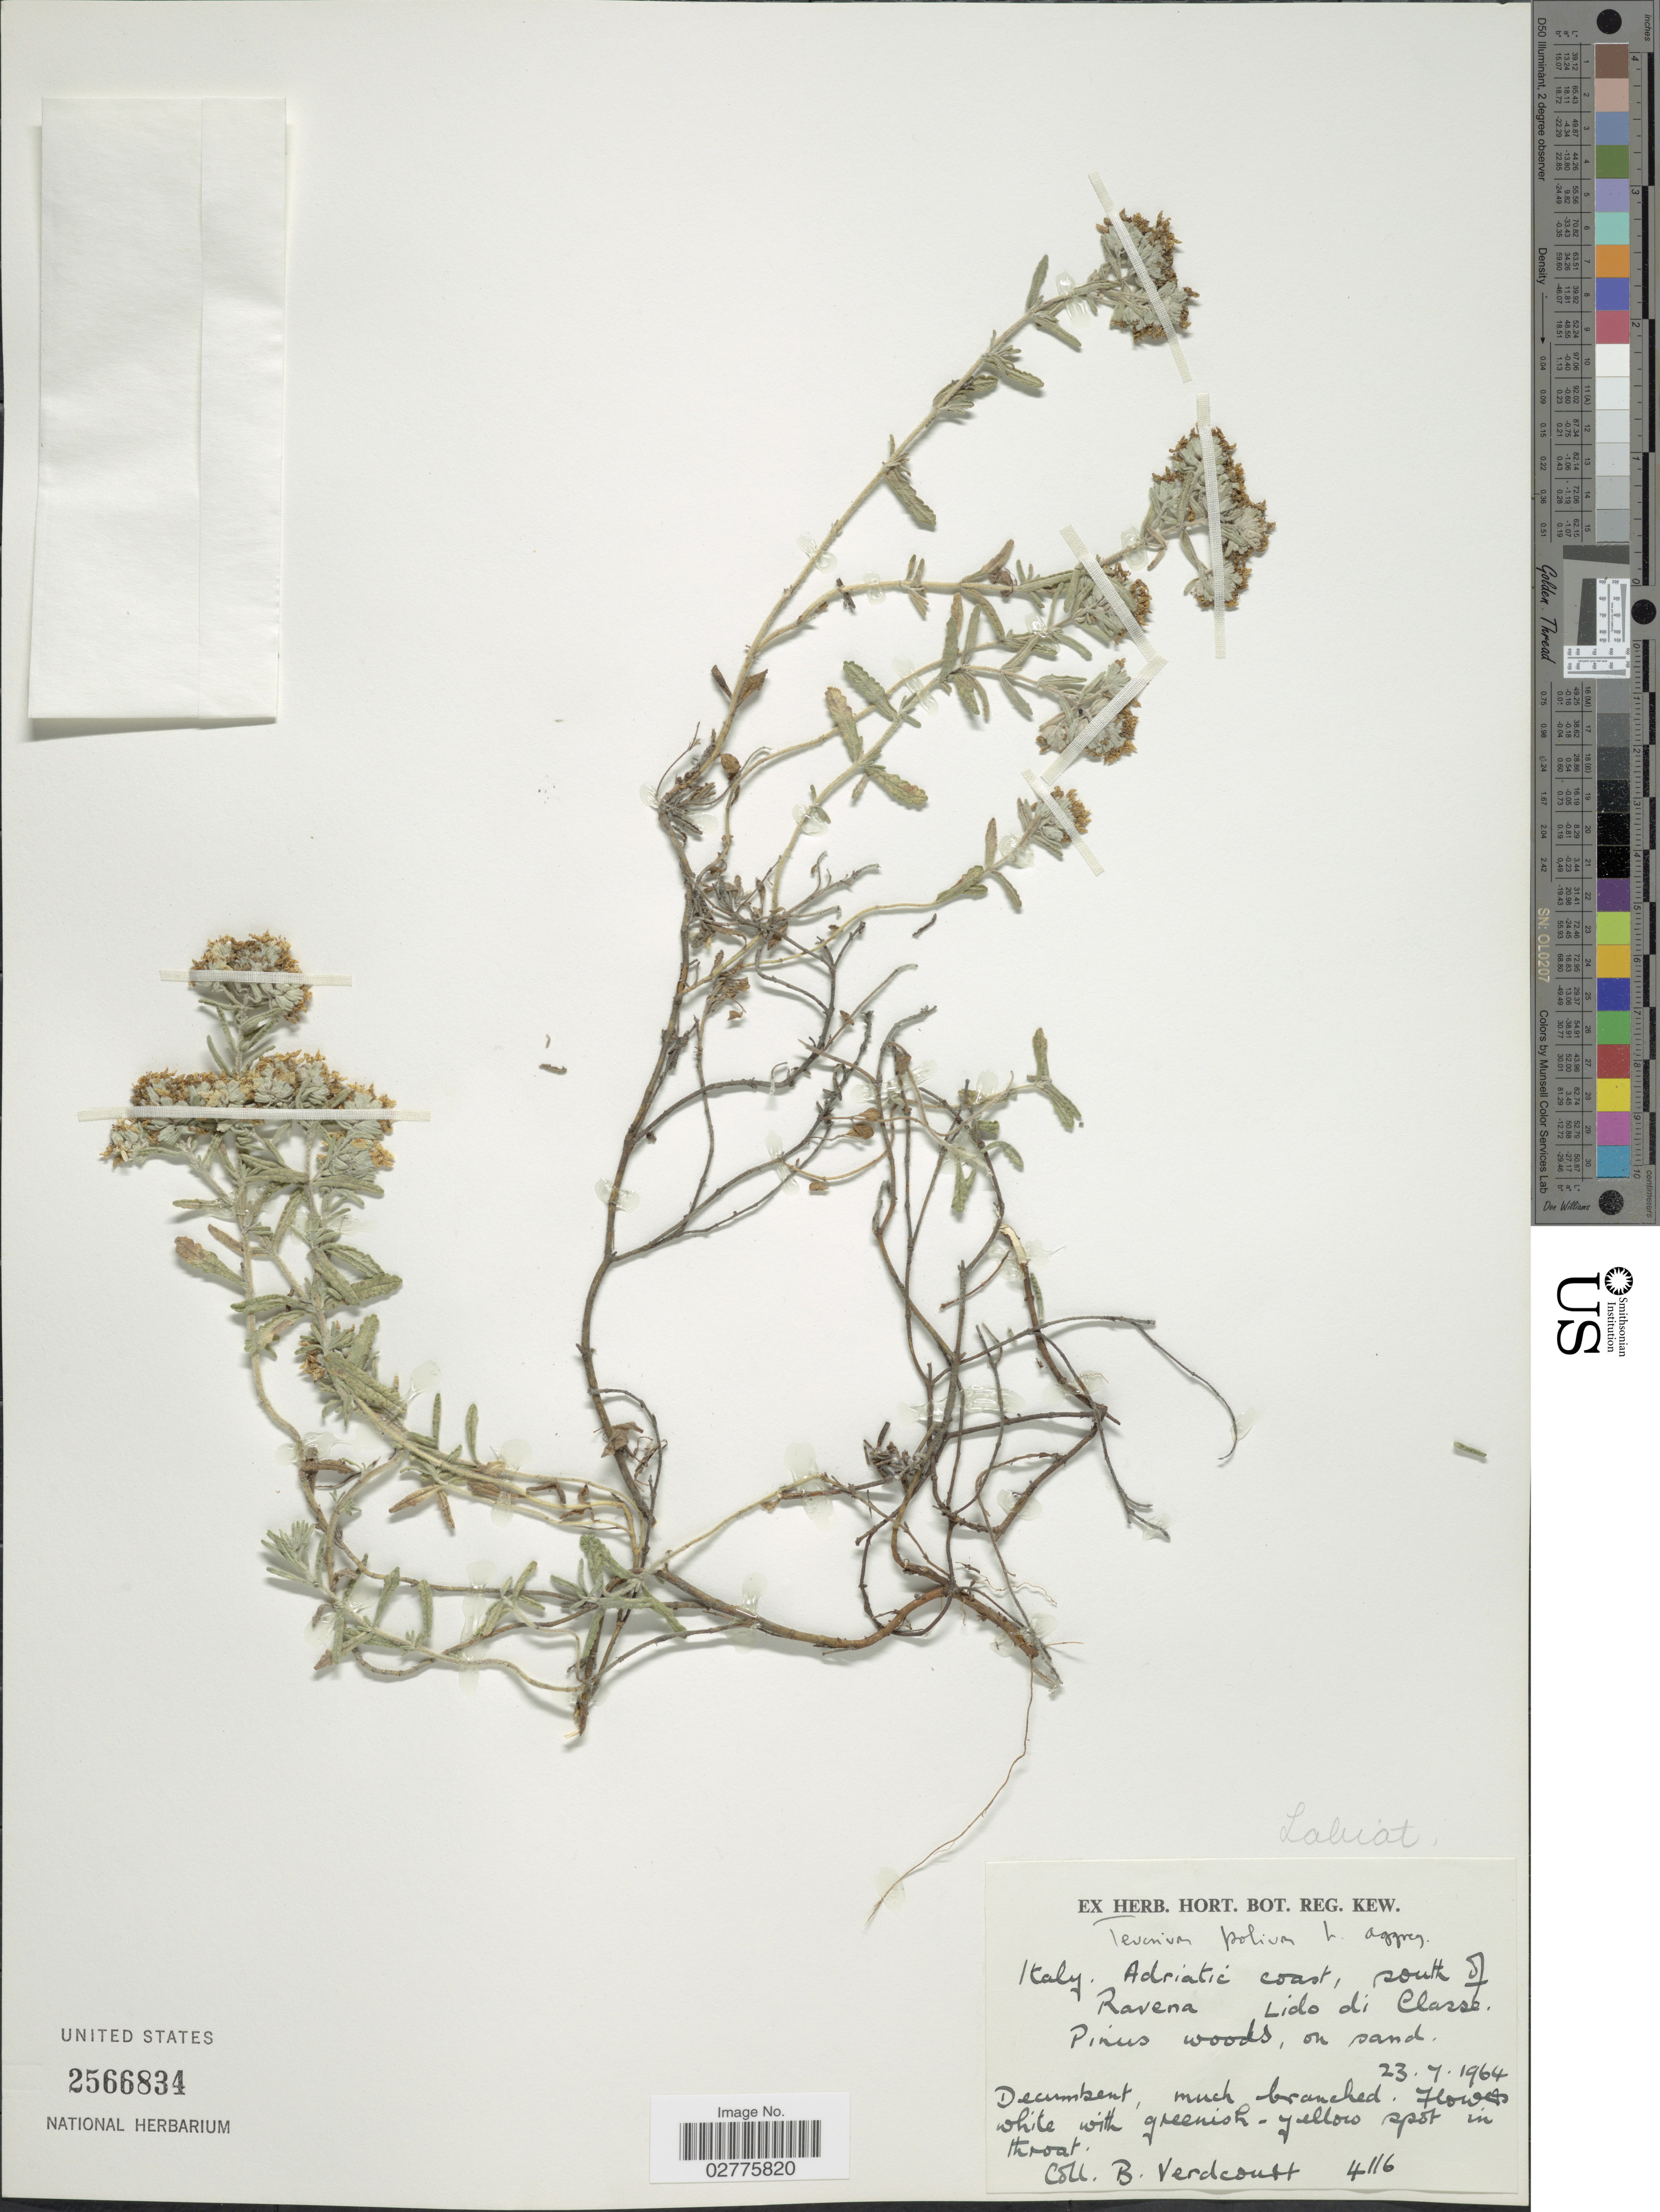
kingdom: Plantae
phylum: Tracheophyta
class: Magnoliopsida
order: Lamiales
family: Lamiaceae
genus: Teucrium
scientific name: Teucrium polium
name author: L.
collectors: B. Verdcourt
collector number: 4116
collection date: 1964-07-23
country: Italy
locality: Adriatic coast, south of Ravena. Lido di Classe.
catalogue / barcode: US 2566834